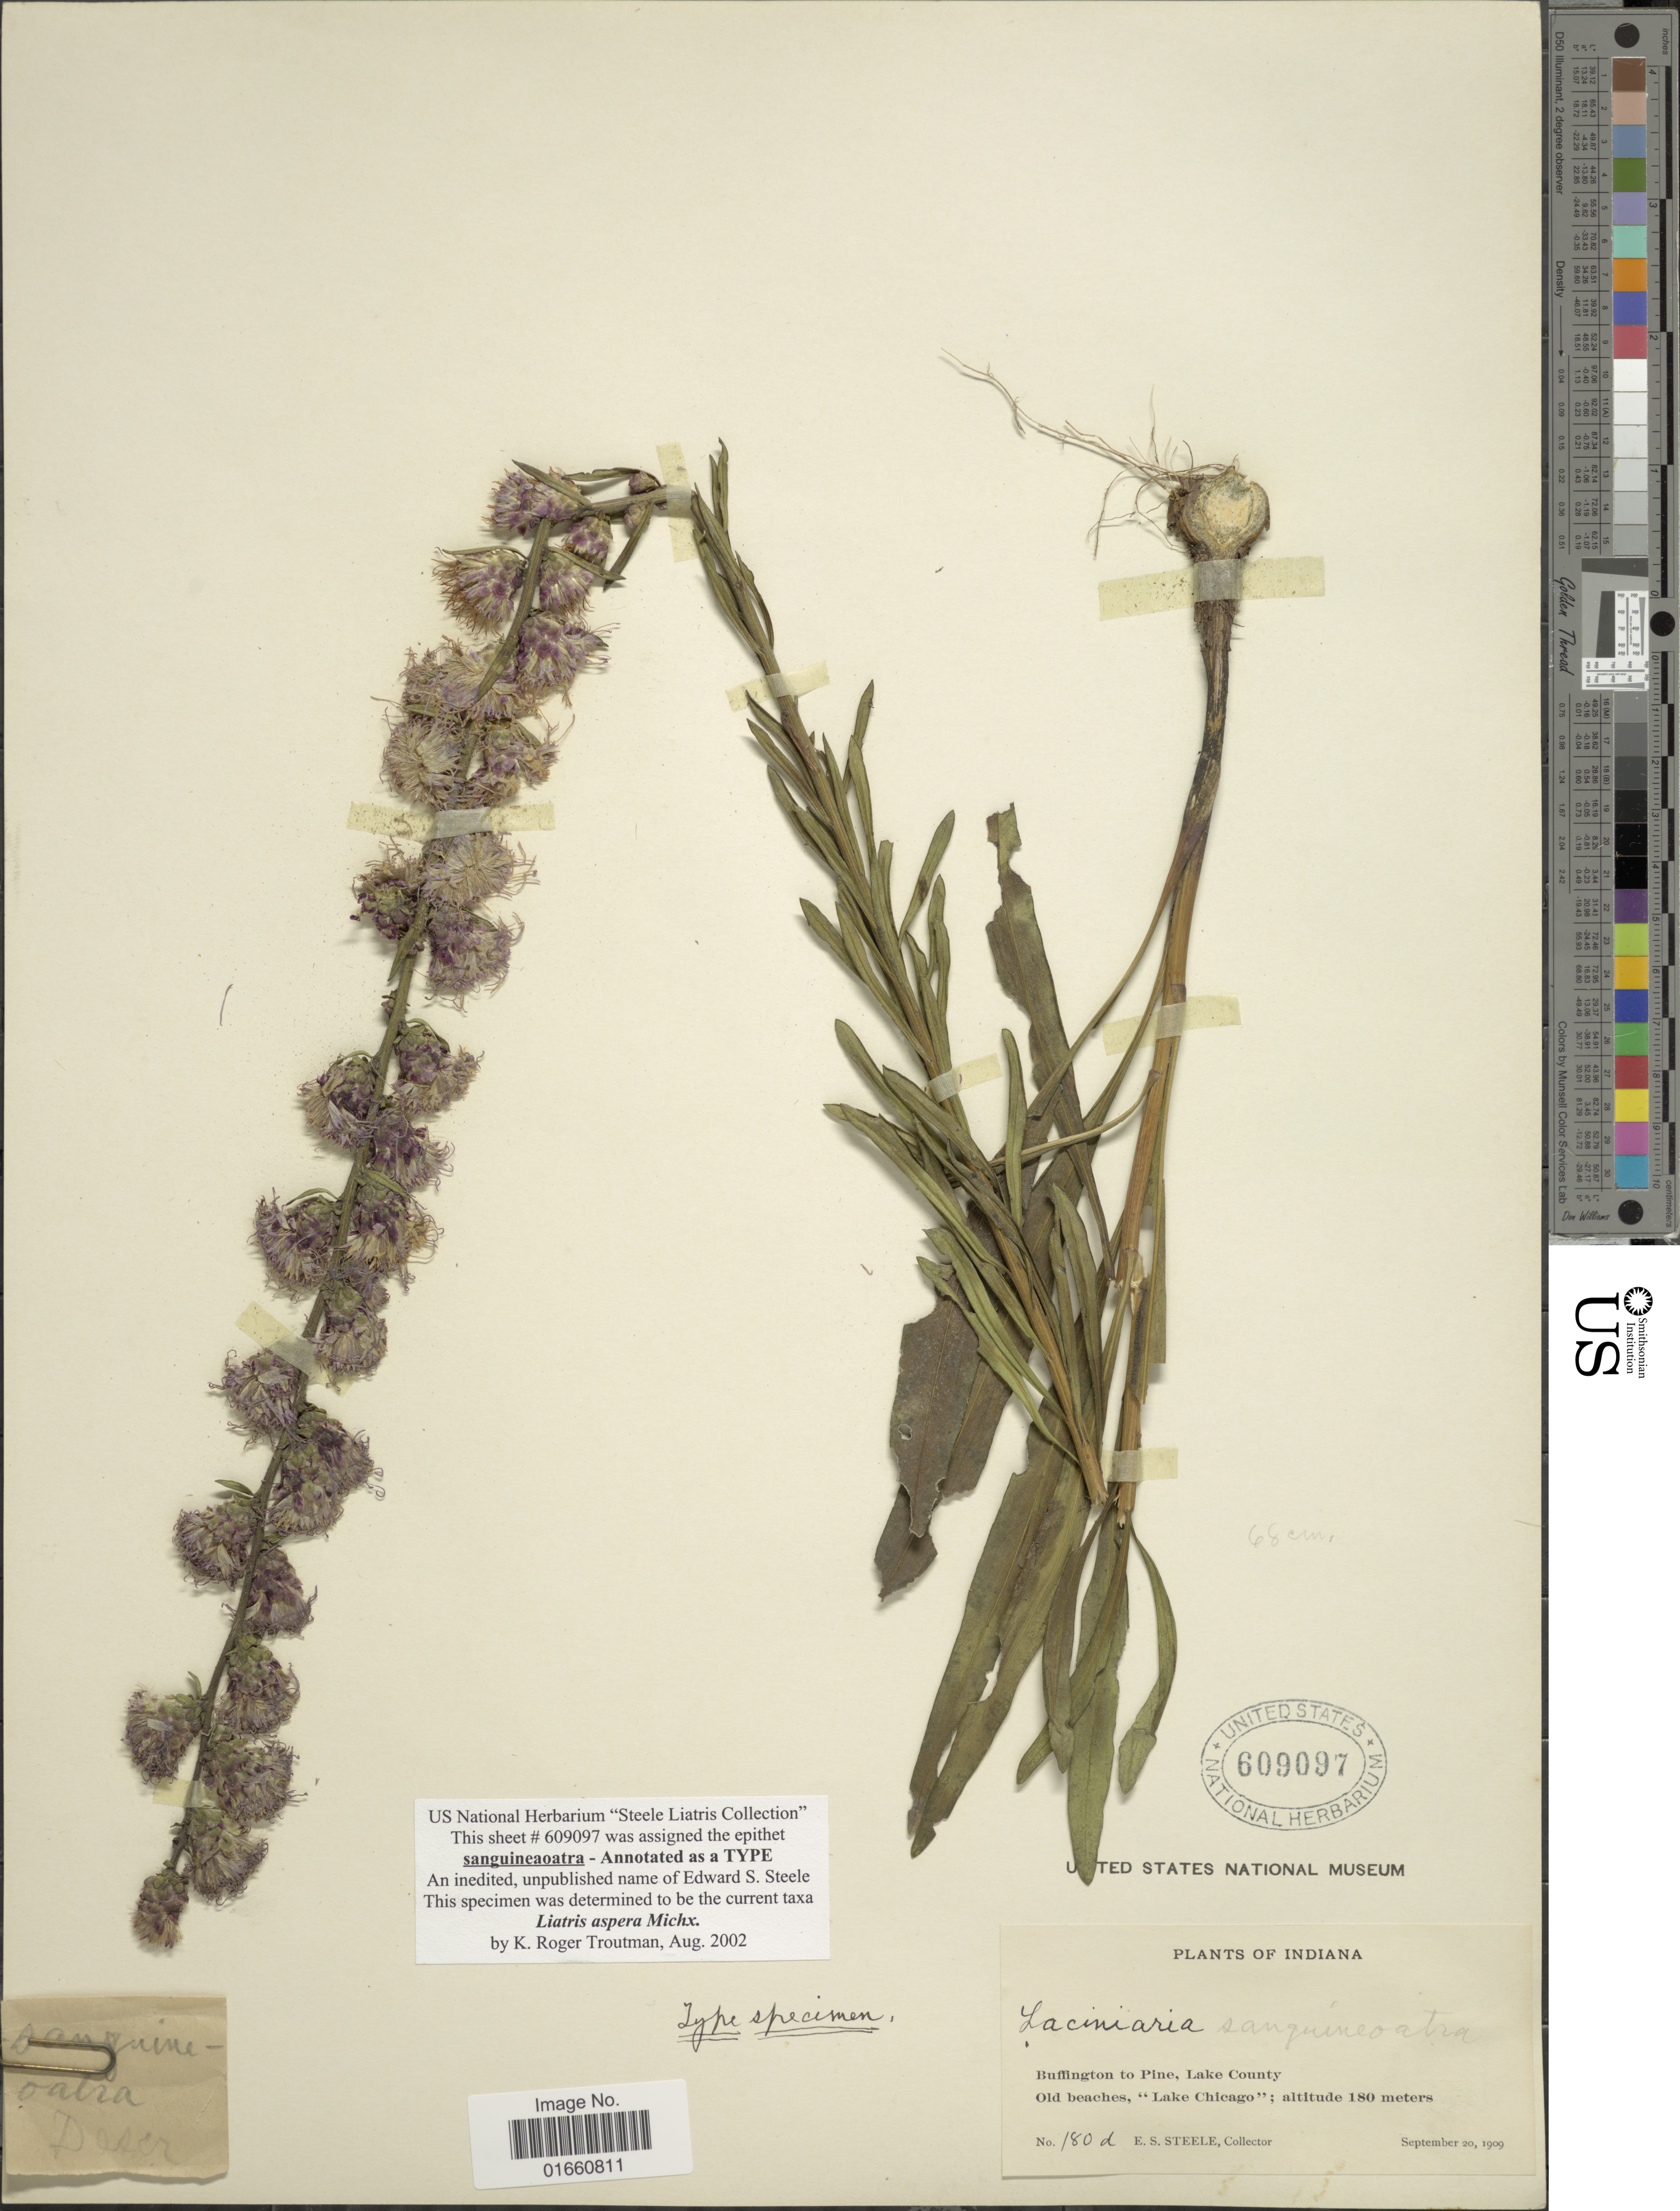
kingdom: Plantae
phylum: Tracheophyta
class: Magnoliopsida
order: Asterales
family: Asteraceae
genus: Liatris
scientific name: Liatris aspera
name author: Michx.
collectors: E. Steele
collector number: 180d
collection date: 1909-09-20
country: United States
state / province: Indiana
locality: Buffington to Pine, Lake County, Old beaches, "Lake Chicago"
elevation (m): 180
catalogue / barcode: US 609097